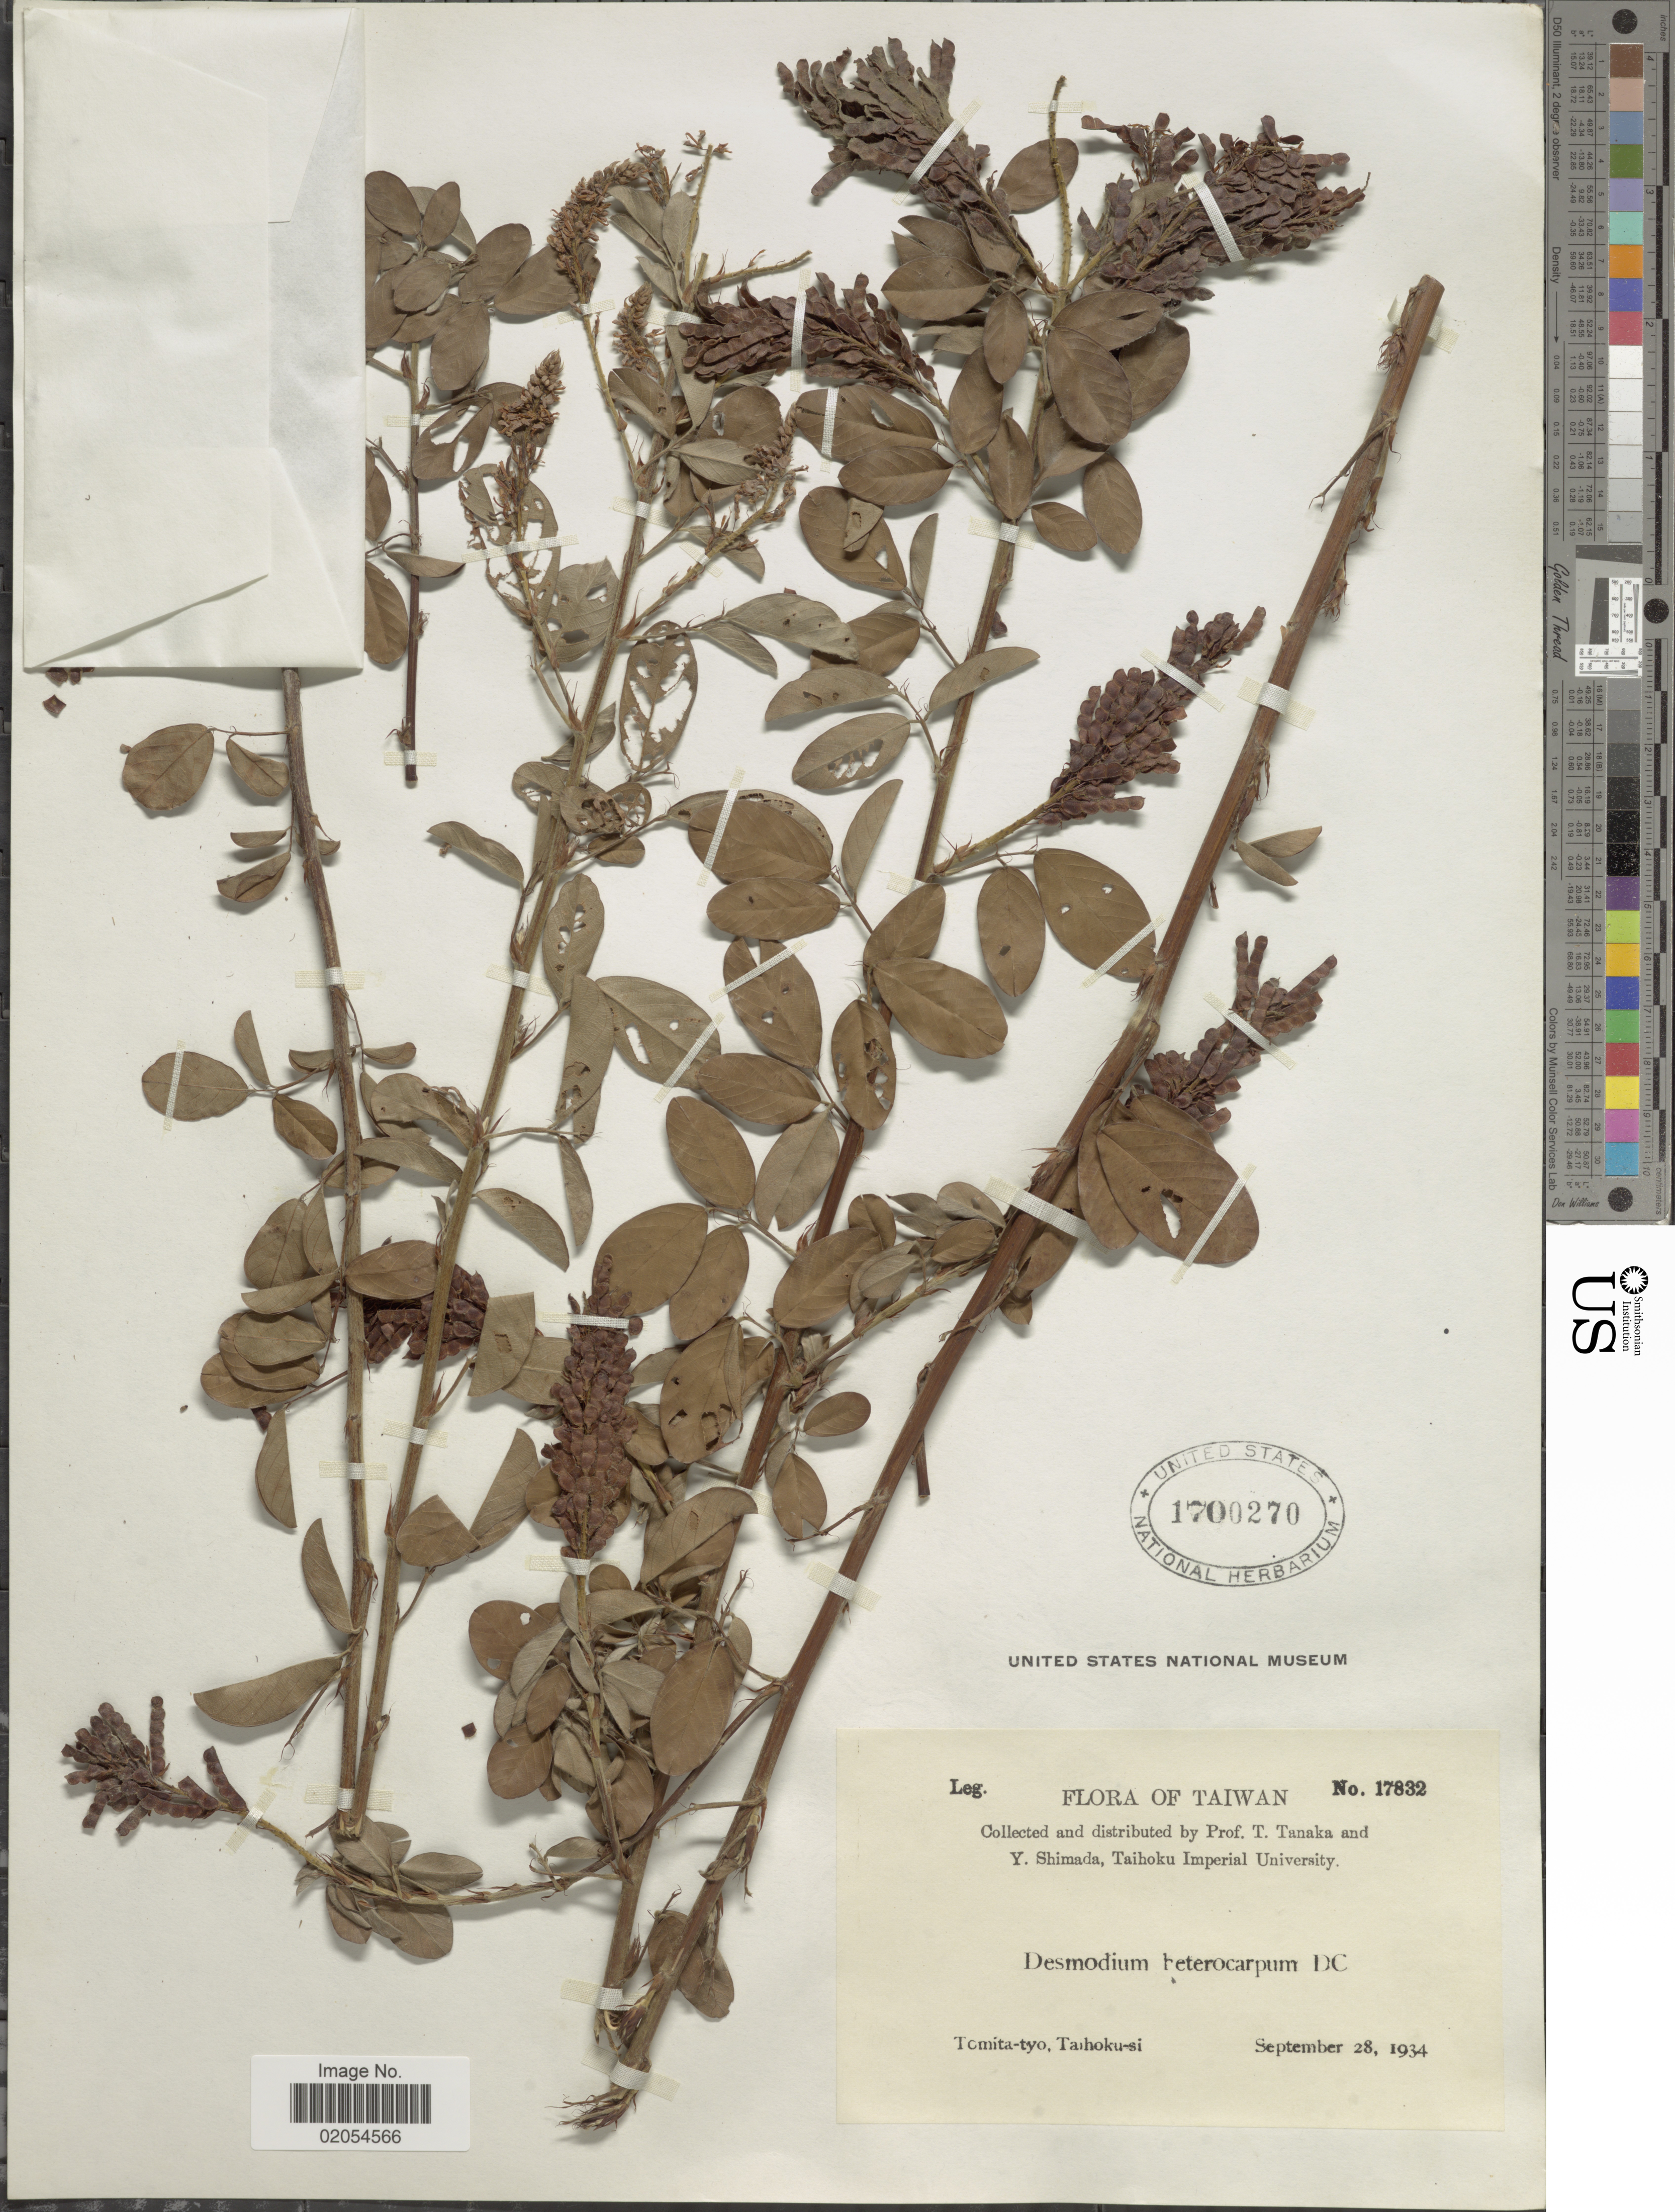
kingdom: Plantae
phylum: Tracheophyta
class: Magnoliopsida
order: Fabales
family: Fabaceae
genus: Grona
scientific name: Grona heterocarpos var. strigosa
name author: (Meeuwen) H. Ohashi & K. Ohashi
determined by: Strong, Mark T., (BOT), Smithsonian Institution - National Museum of Natural History (UNITED STATES)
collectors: T. Tanaka & Y. Shimada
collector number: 17832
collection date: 1934-09-28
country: Taiwan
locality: Tomita-tyo, Tahoku-si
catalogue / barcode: US 1700270